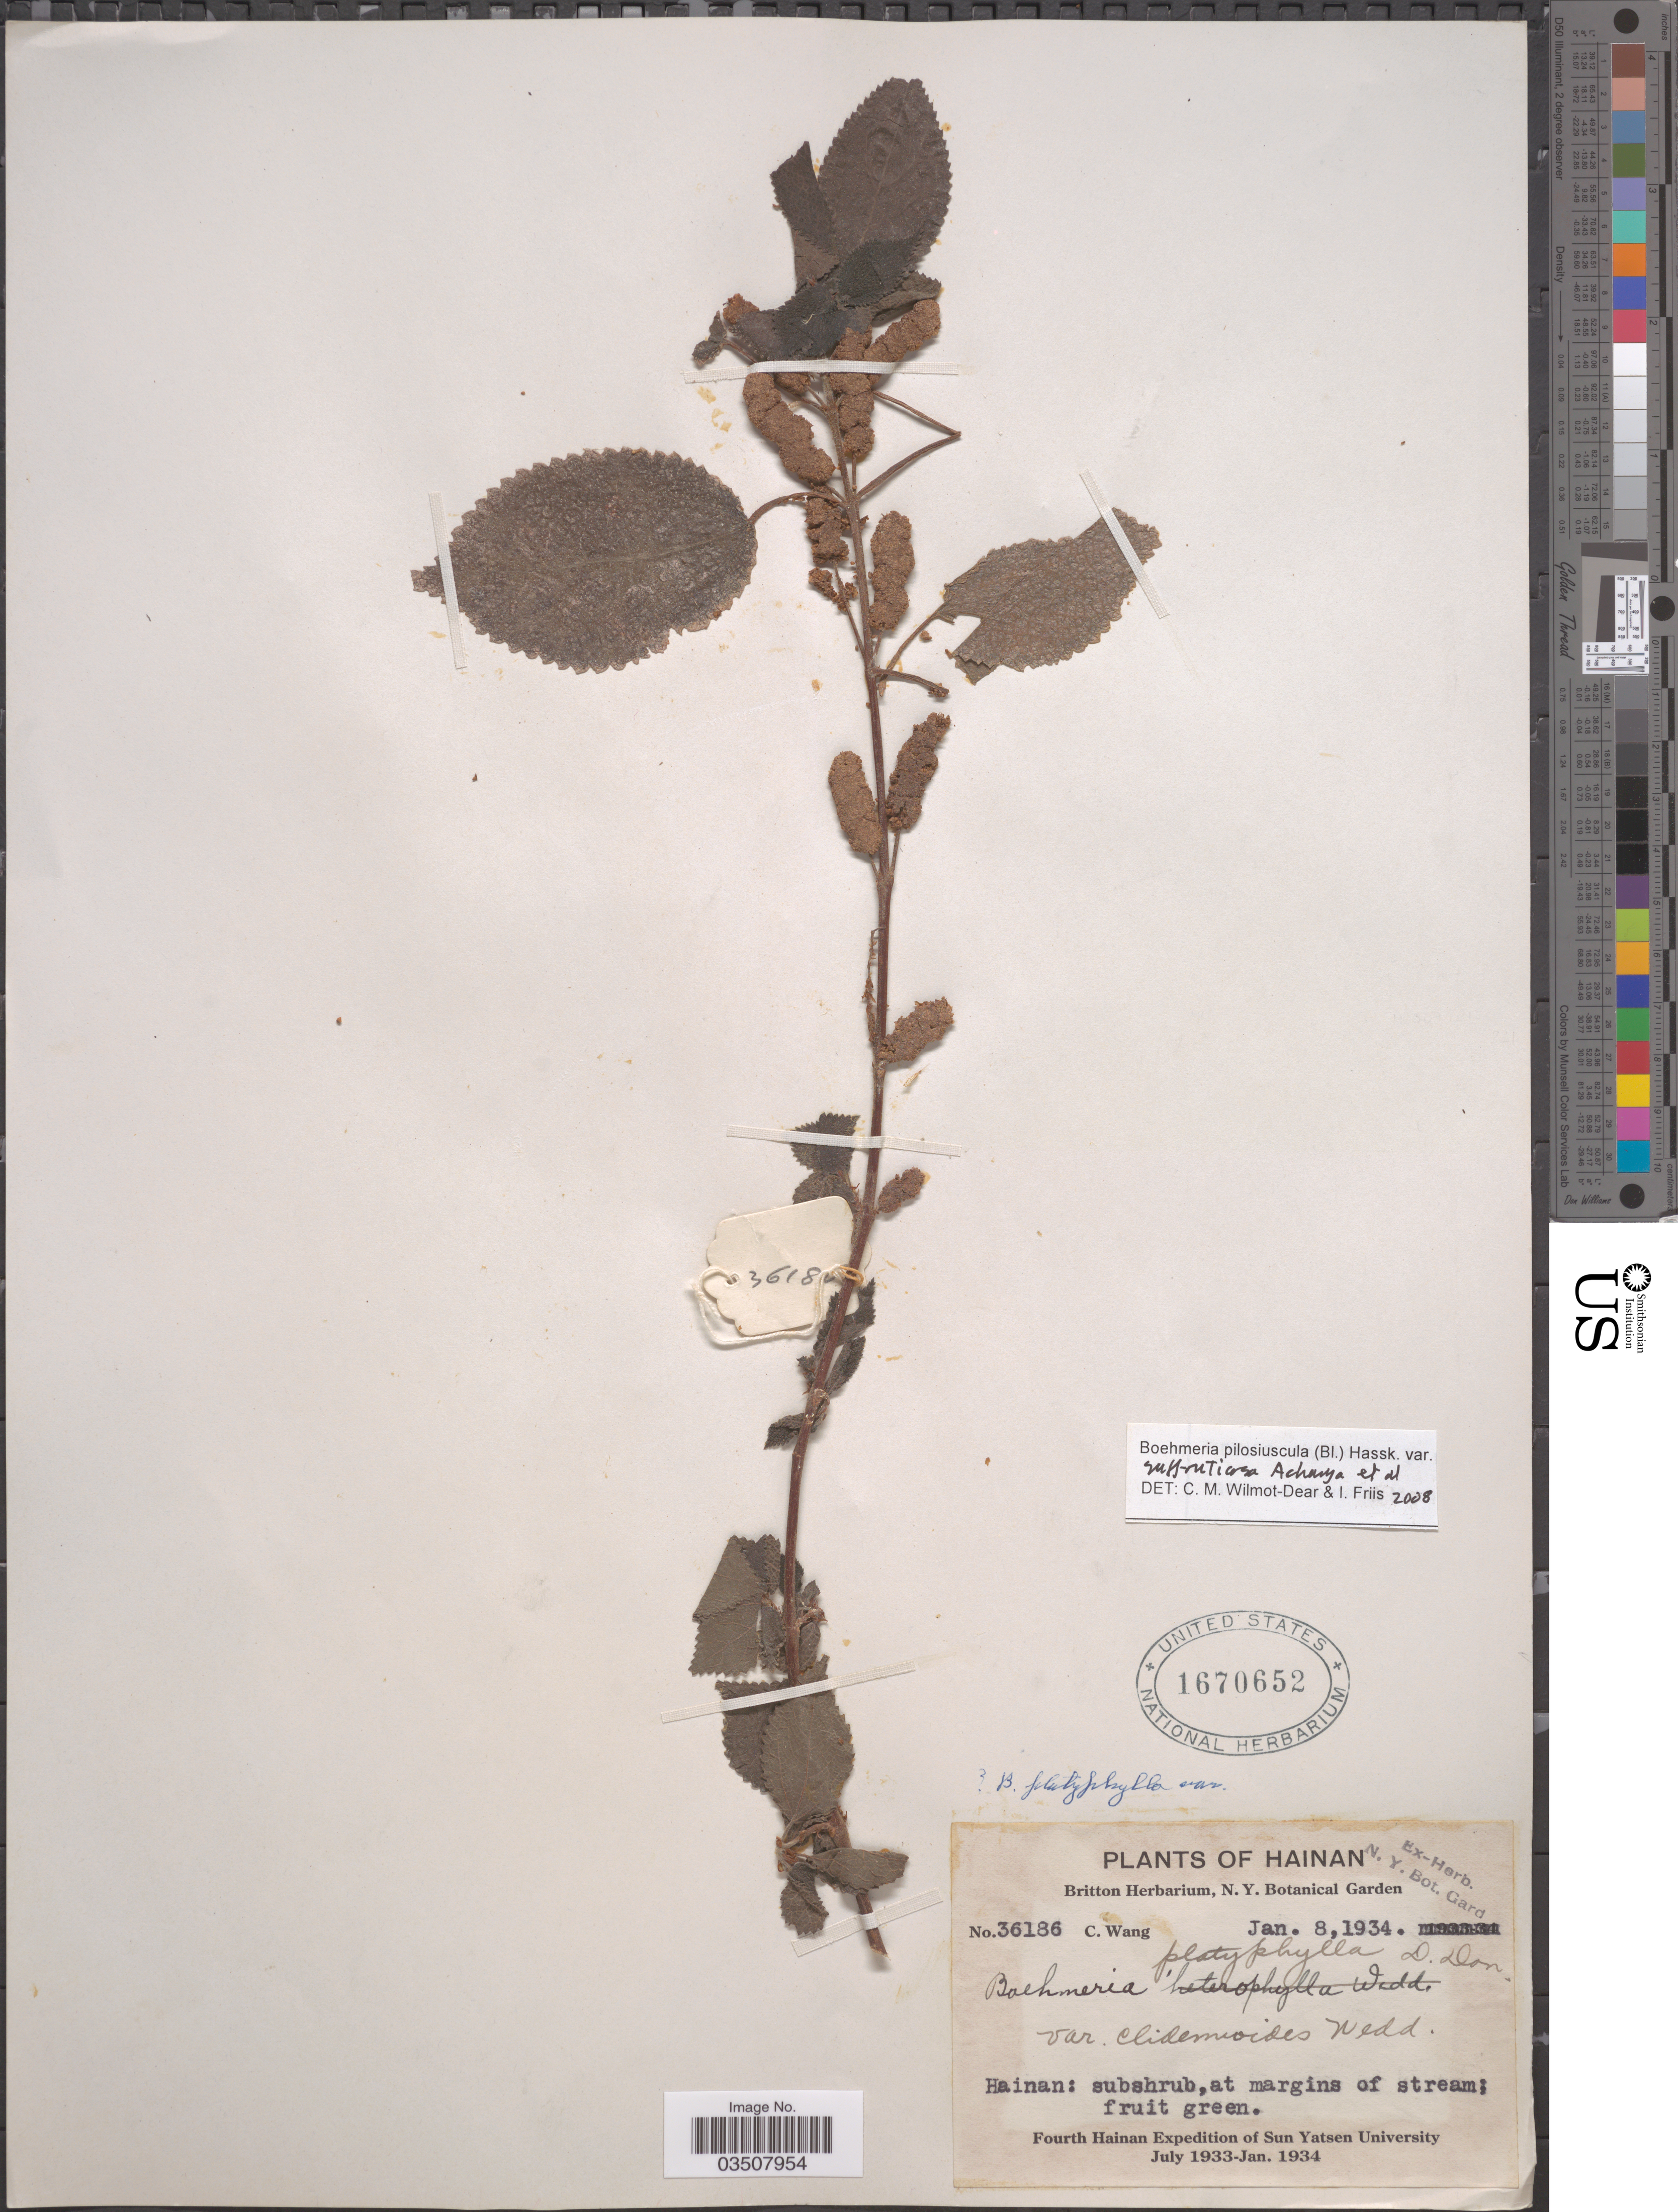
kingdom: Plantae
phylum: Tracheophyta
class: Magnoliopsida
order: Rosales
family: Urticaceae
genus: Boehmeria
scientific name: Boehmeria pilosiuscula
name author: (Blume) Hassk.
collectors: C. Wang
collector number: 36186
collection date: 1934-01-08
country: China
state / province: Hainan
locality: At margins of stream.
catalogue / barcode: US 1670652